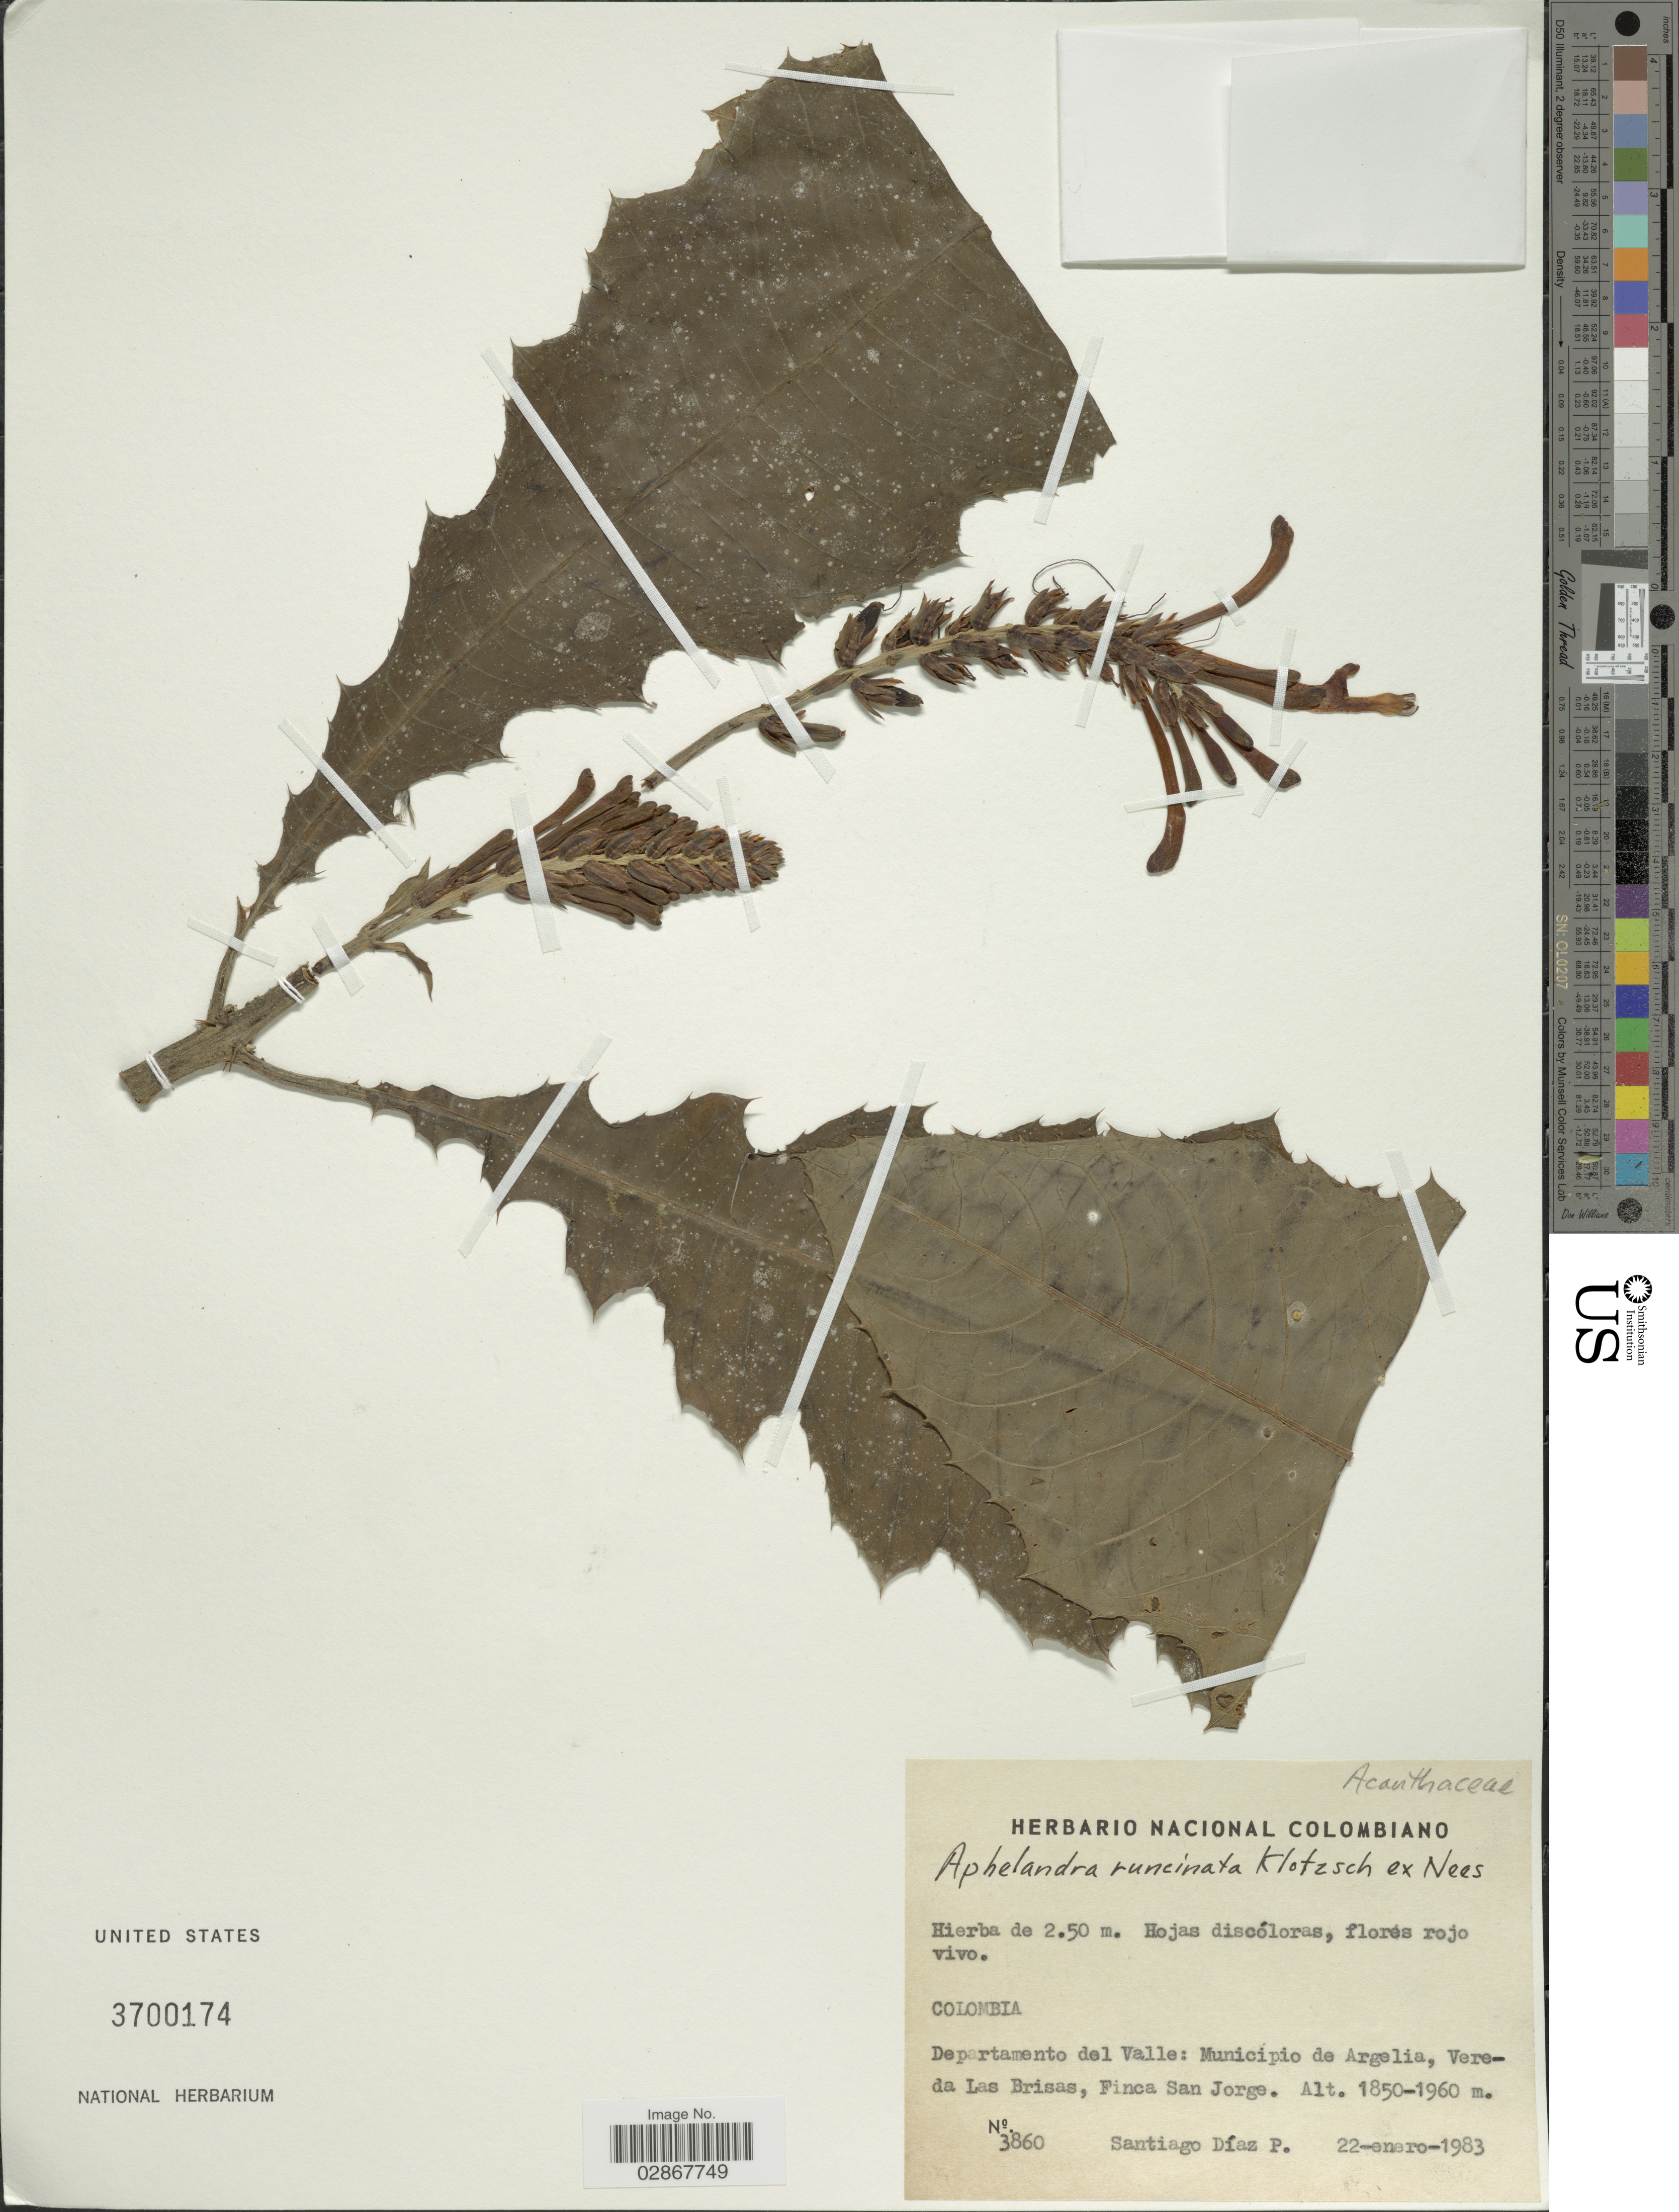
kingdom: Plantae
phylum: Tracheophyta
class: Magnoliopsida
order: Lamiales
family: Acanthaceae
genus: Aphelandra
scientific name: Aphelandra runcinata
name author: Klotzsch ex Nees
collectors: S. Diaz P.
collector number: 3860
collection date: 1983-01-22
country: Colombia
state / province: Valle del Cauca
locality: Departamento del Valle: Municipio de Argelia, Vereda Las Brisas, Finca San Jorge.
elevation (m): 1850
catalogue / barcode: US 3700174